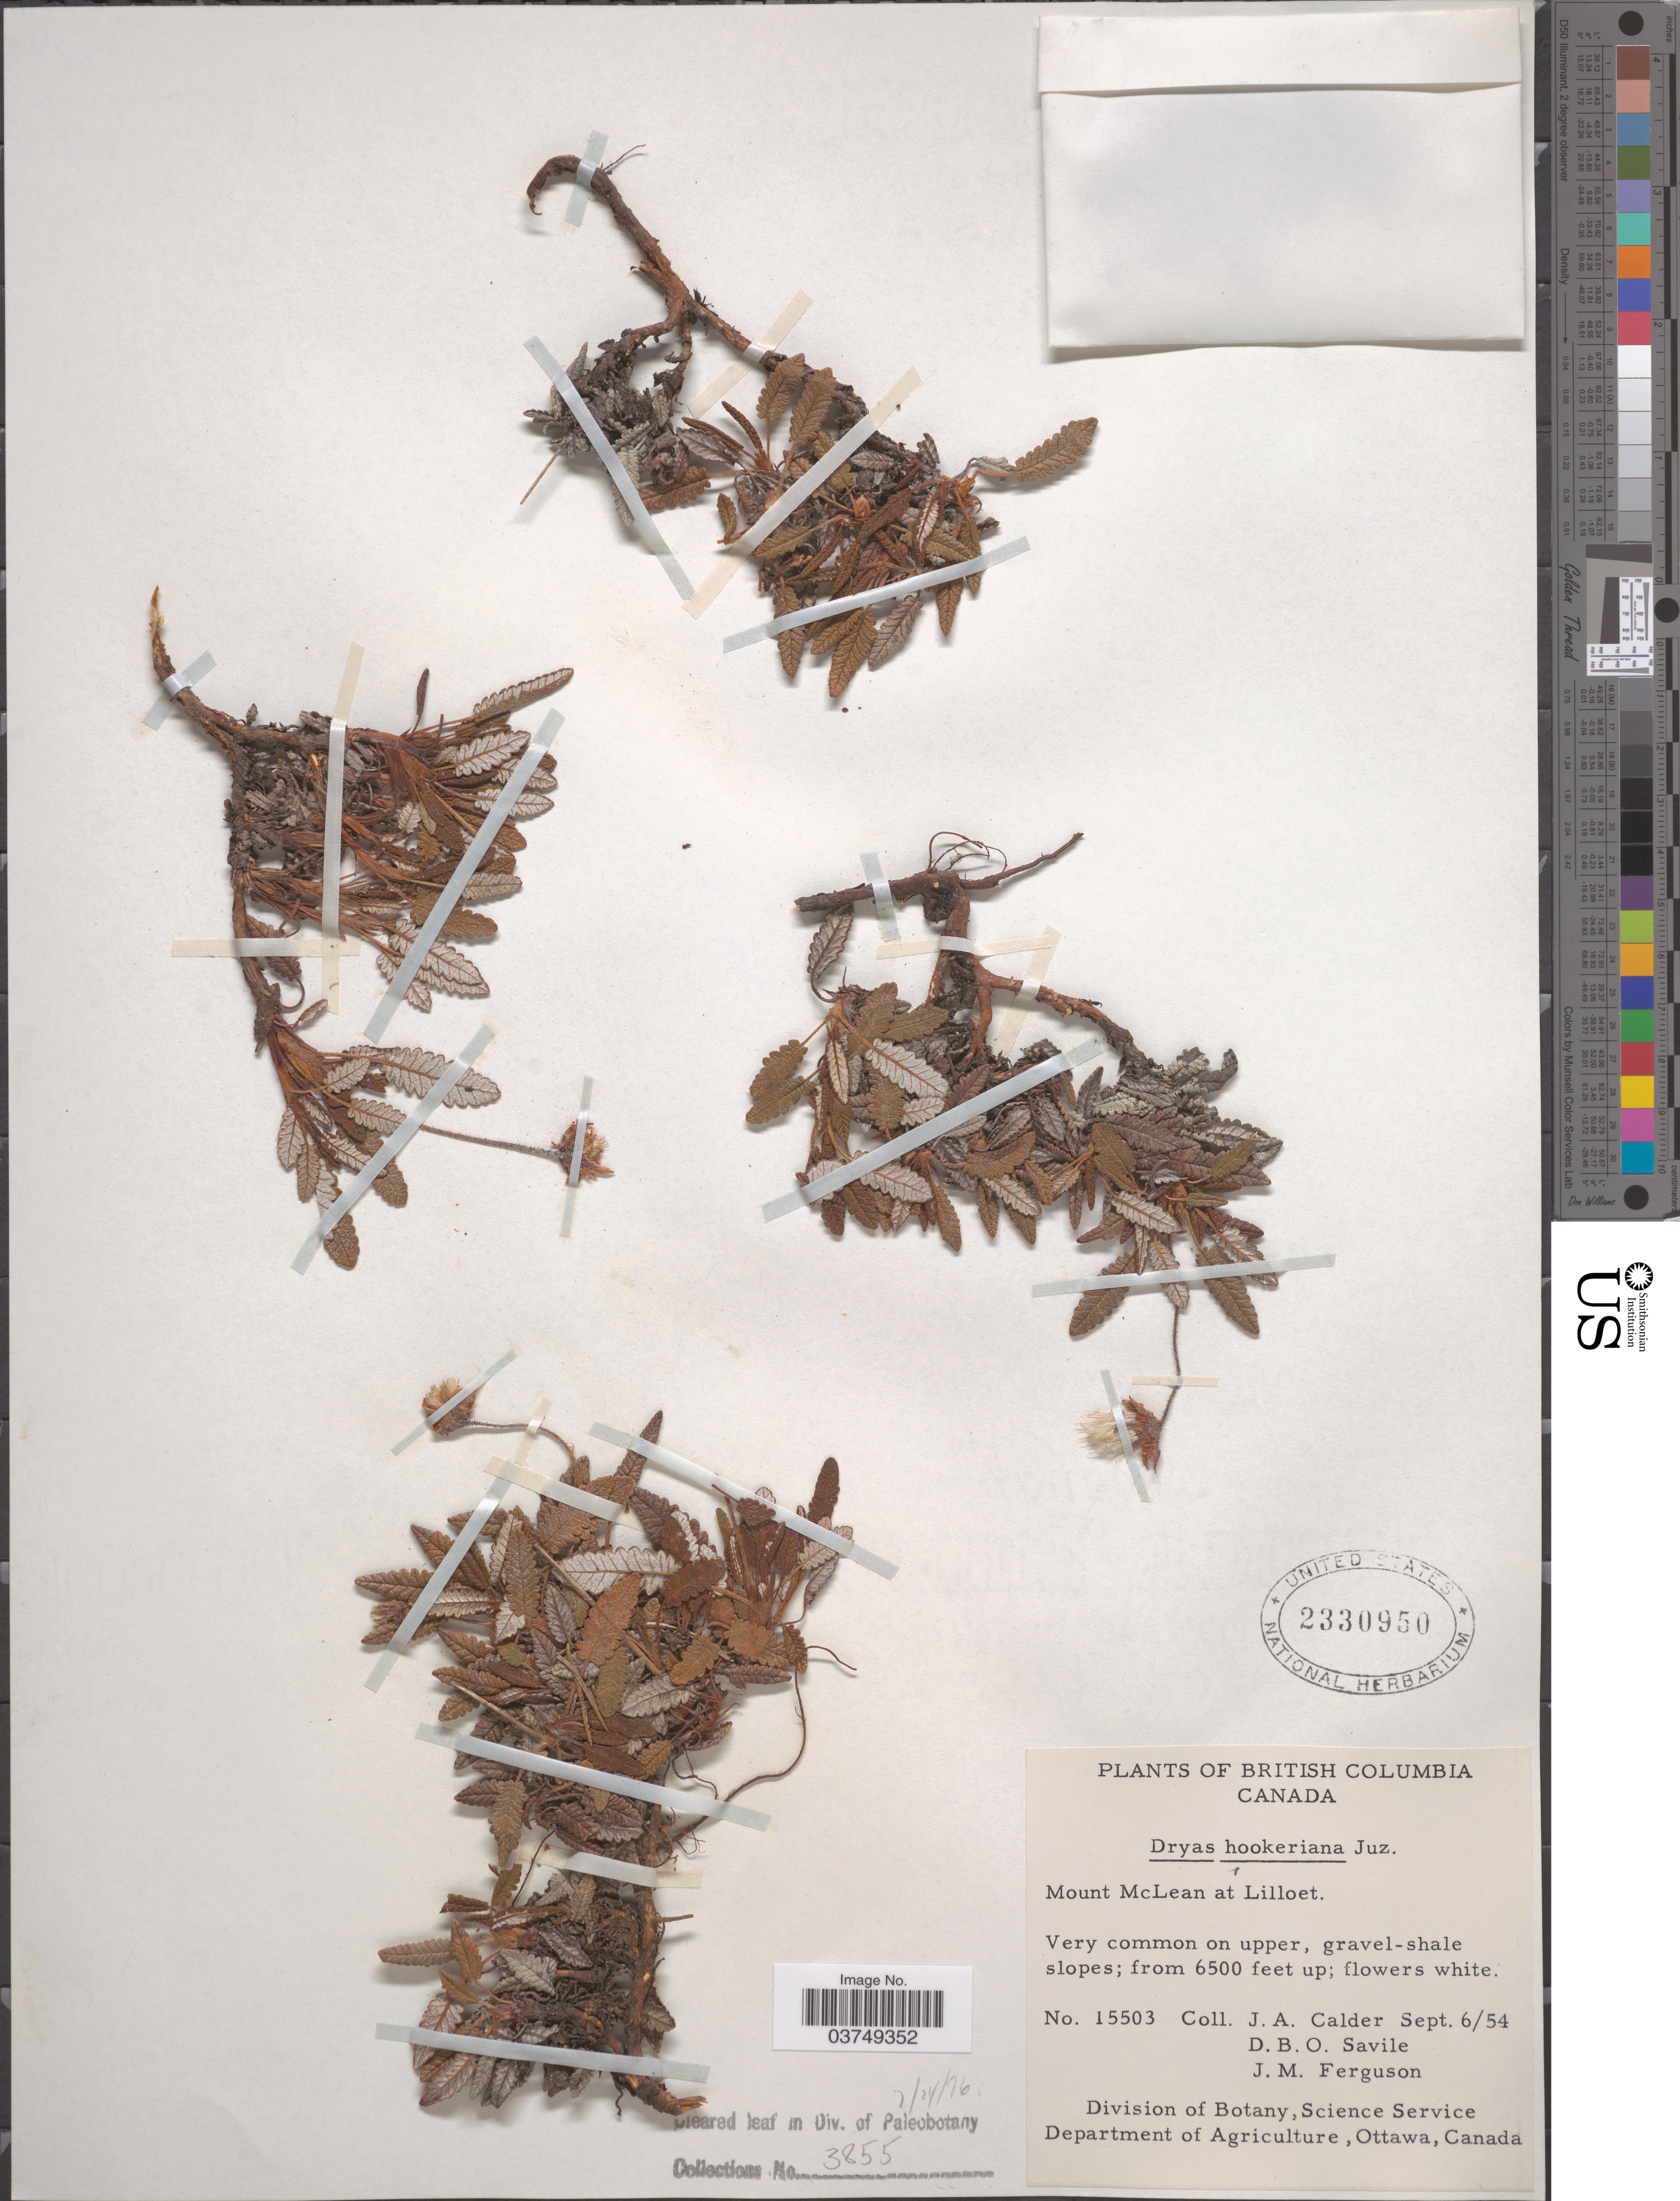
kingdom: Plantae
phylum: Tracheophyta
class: Magnoliopsida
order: Rosales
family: Rosaceae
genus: Dryas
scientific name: Dryas hookeriana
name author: Juz.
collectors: J. A. Calder, D. Savile & J. M. Ferguson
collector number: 15503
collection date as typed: Transcribed d/m/y: 6/9/54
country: Canada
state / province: British Columbia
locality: Mount McLean at Lilloet.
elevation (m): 1981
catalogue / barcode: US 2330950